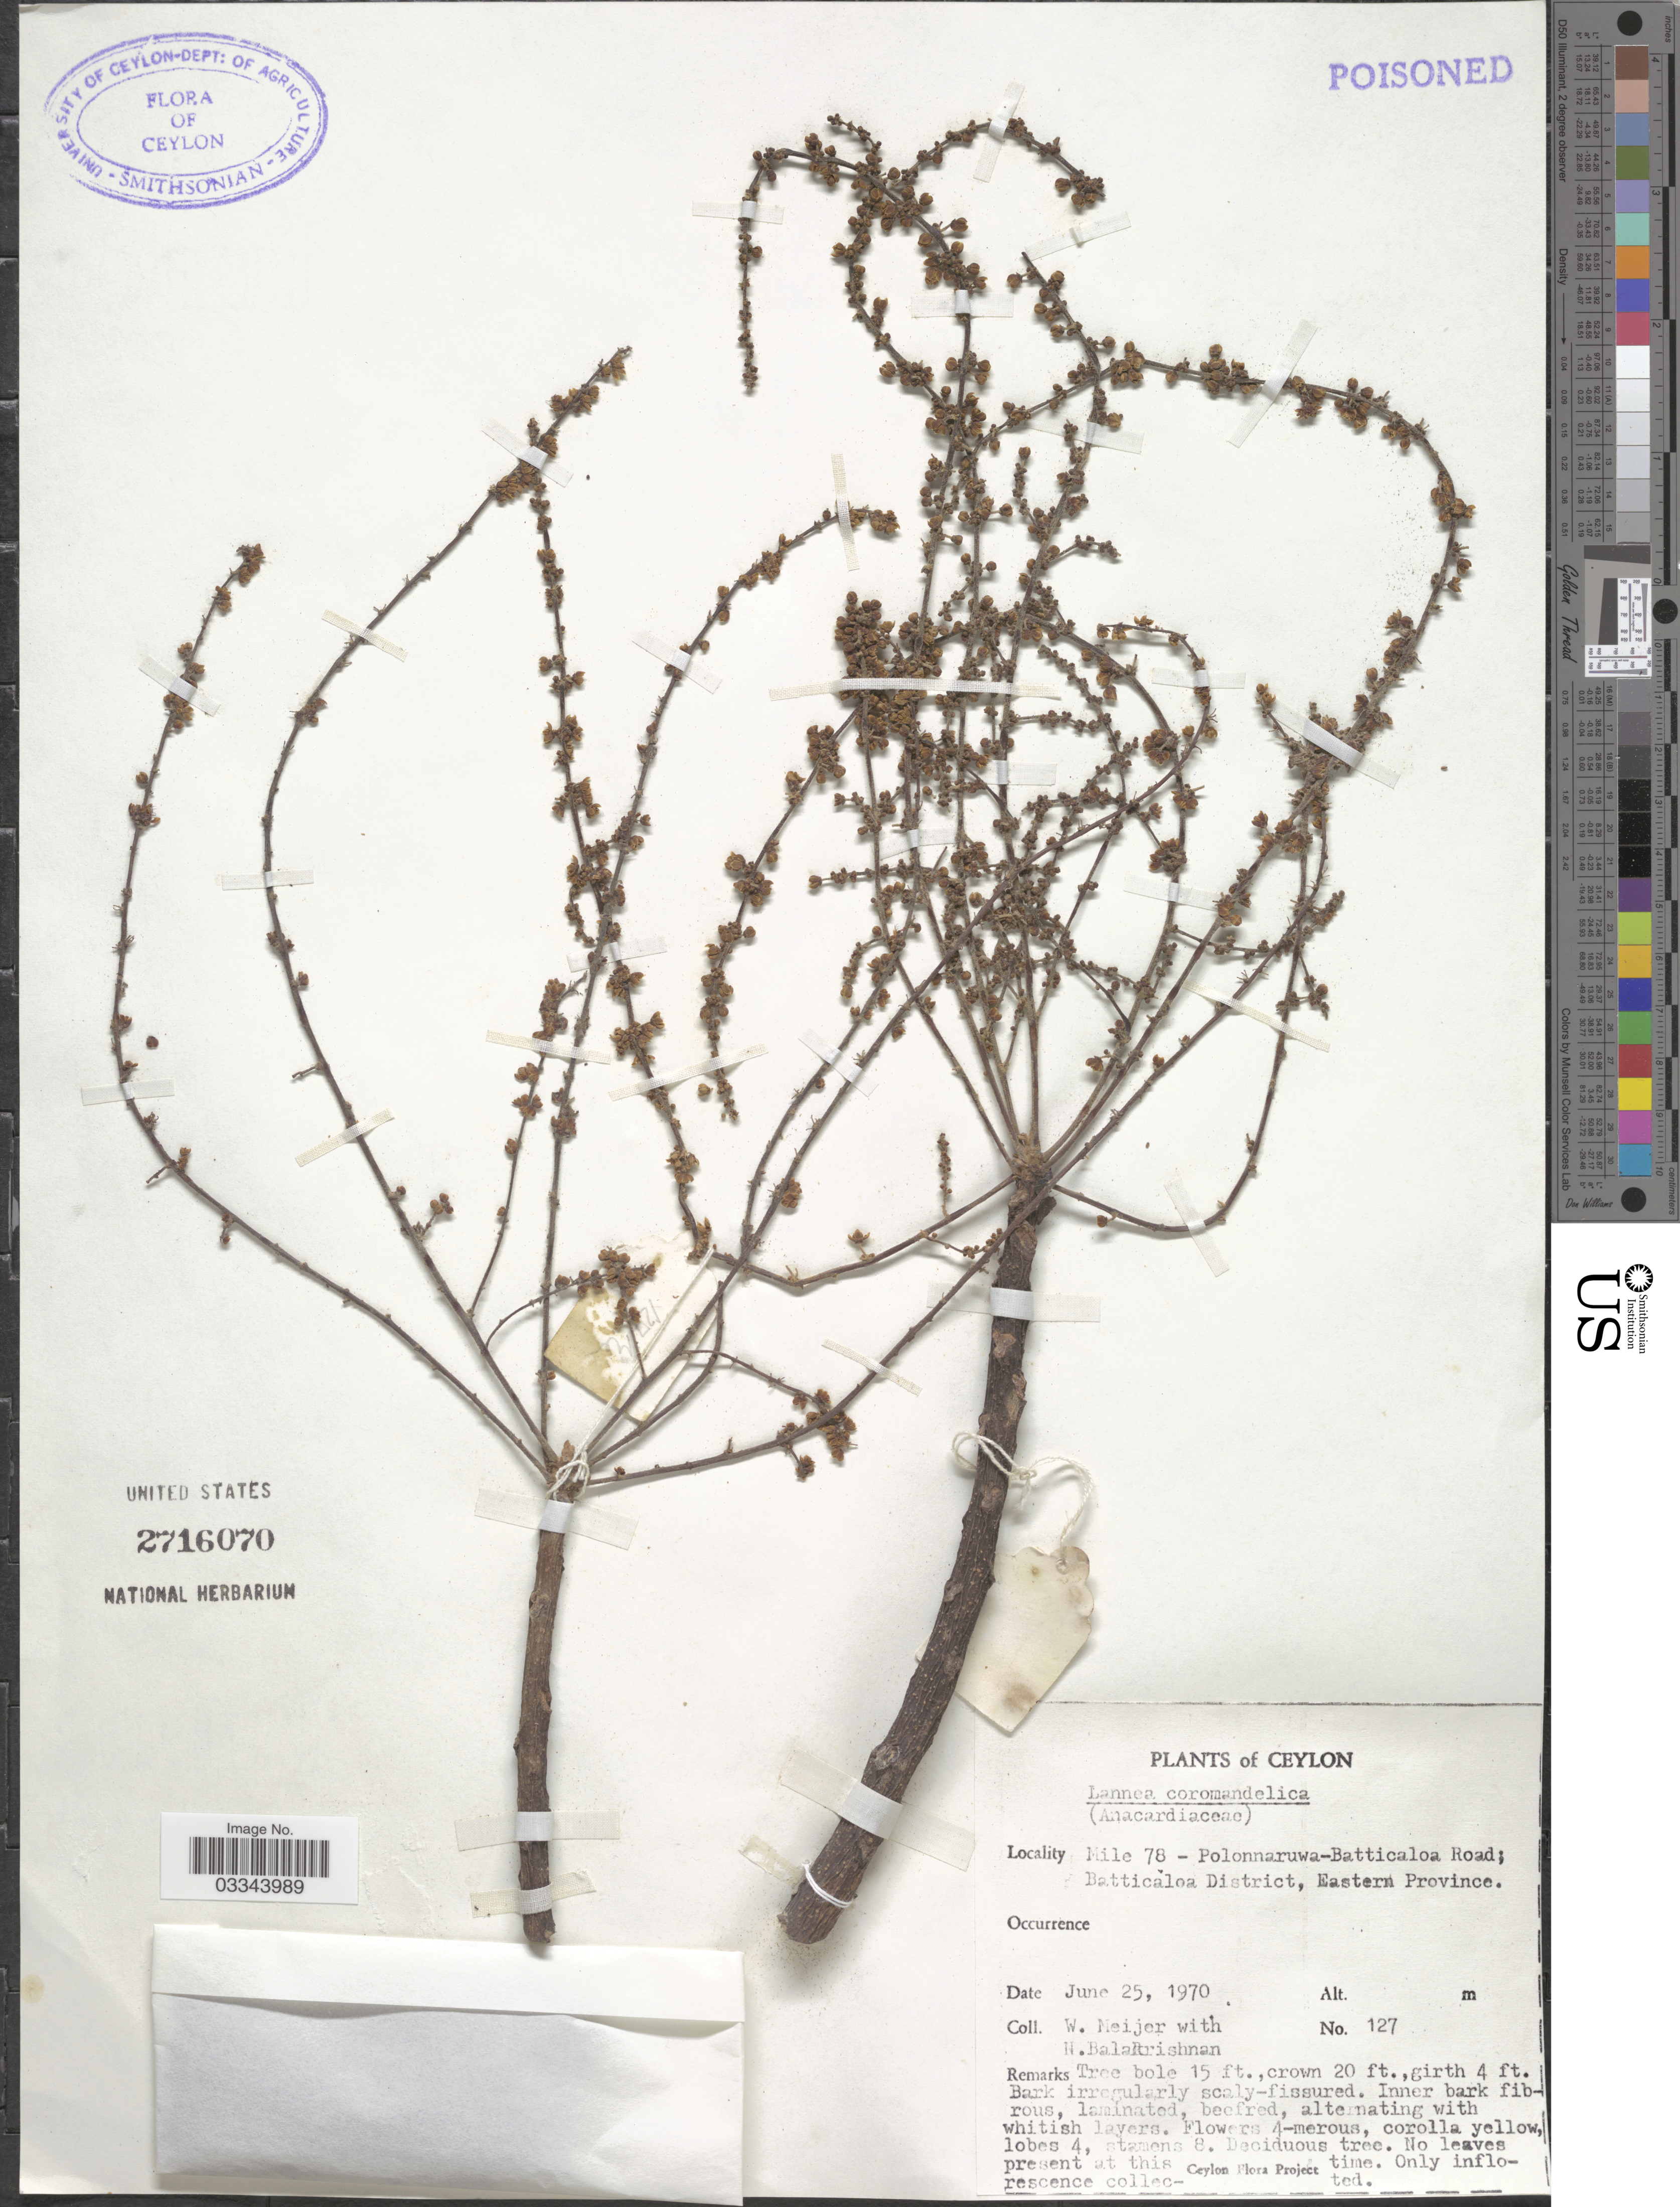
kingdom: Plantae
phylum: Tracheophyta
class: Magnoliopsida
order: Sapindales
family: Anacardiaceae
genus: Lannea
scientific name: Lannea coromandelica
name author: (Houtt.) Merr.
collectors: W. Meijer & N. Balakrishnan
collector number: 127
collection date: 1970-06-25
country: Sri Lanka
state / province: Eastern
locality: Ceylon, Mile 78 - Polonnaruwa-Batticaloa Road; Batticaloa District.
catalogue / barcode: US 2716070